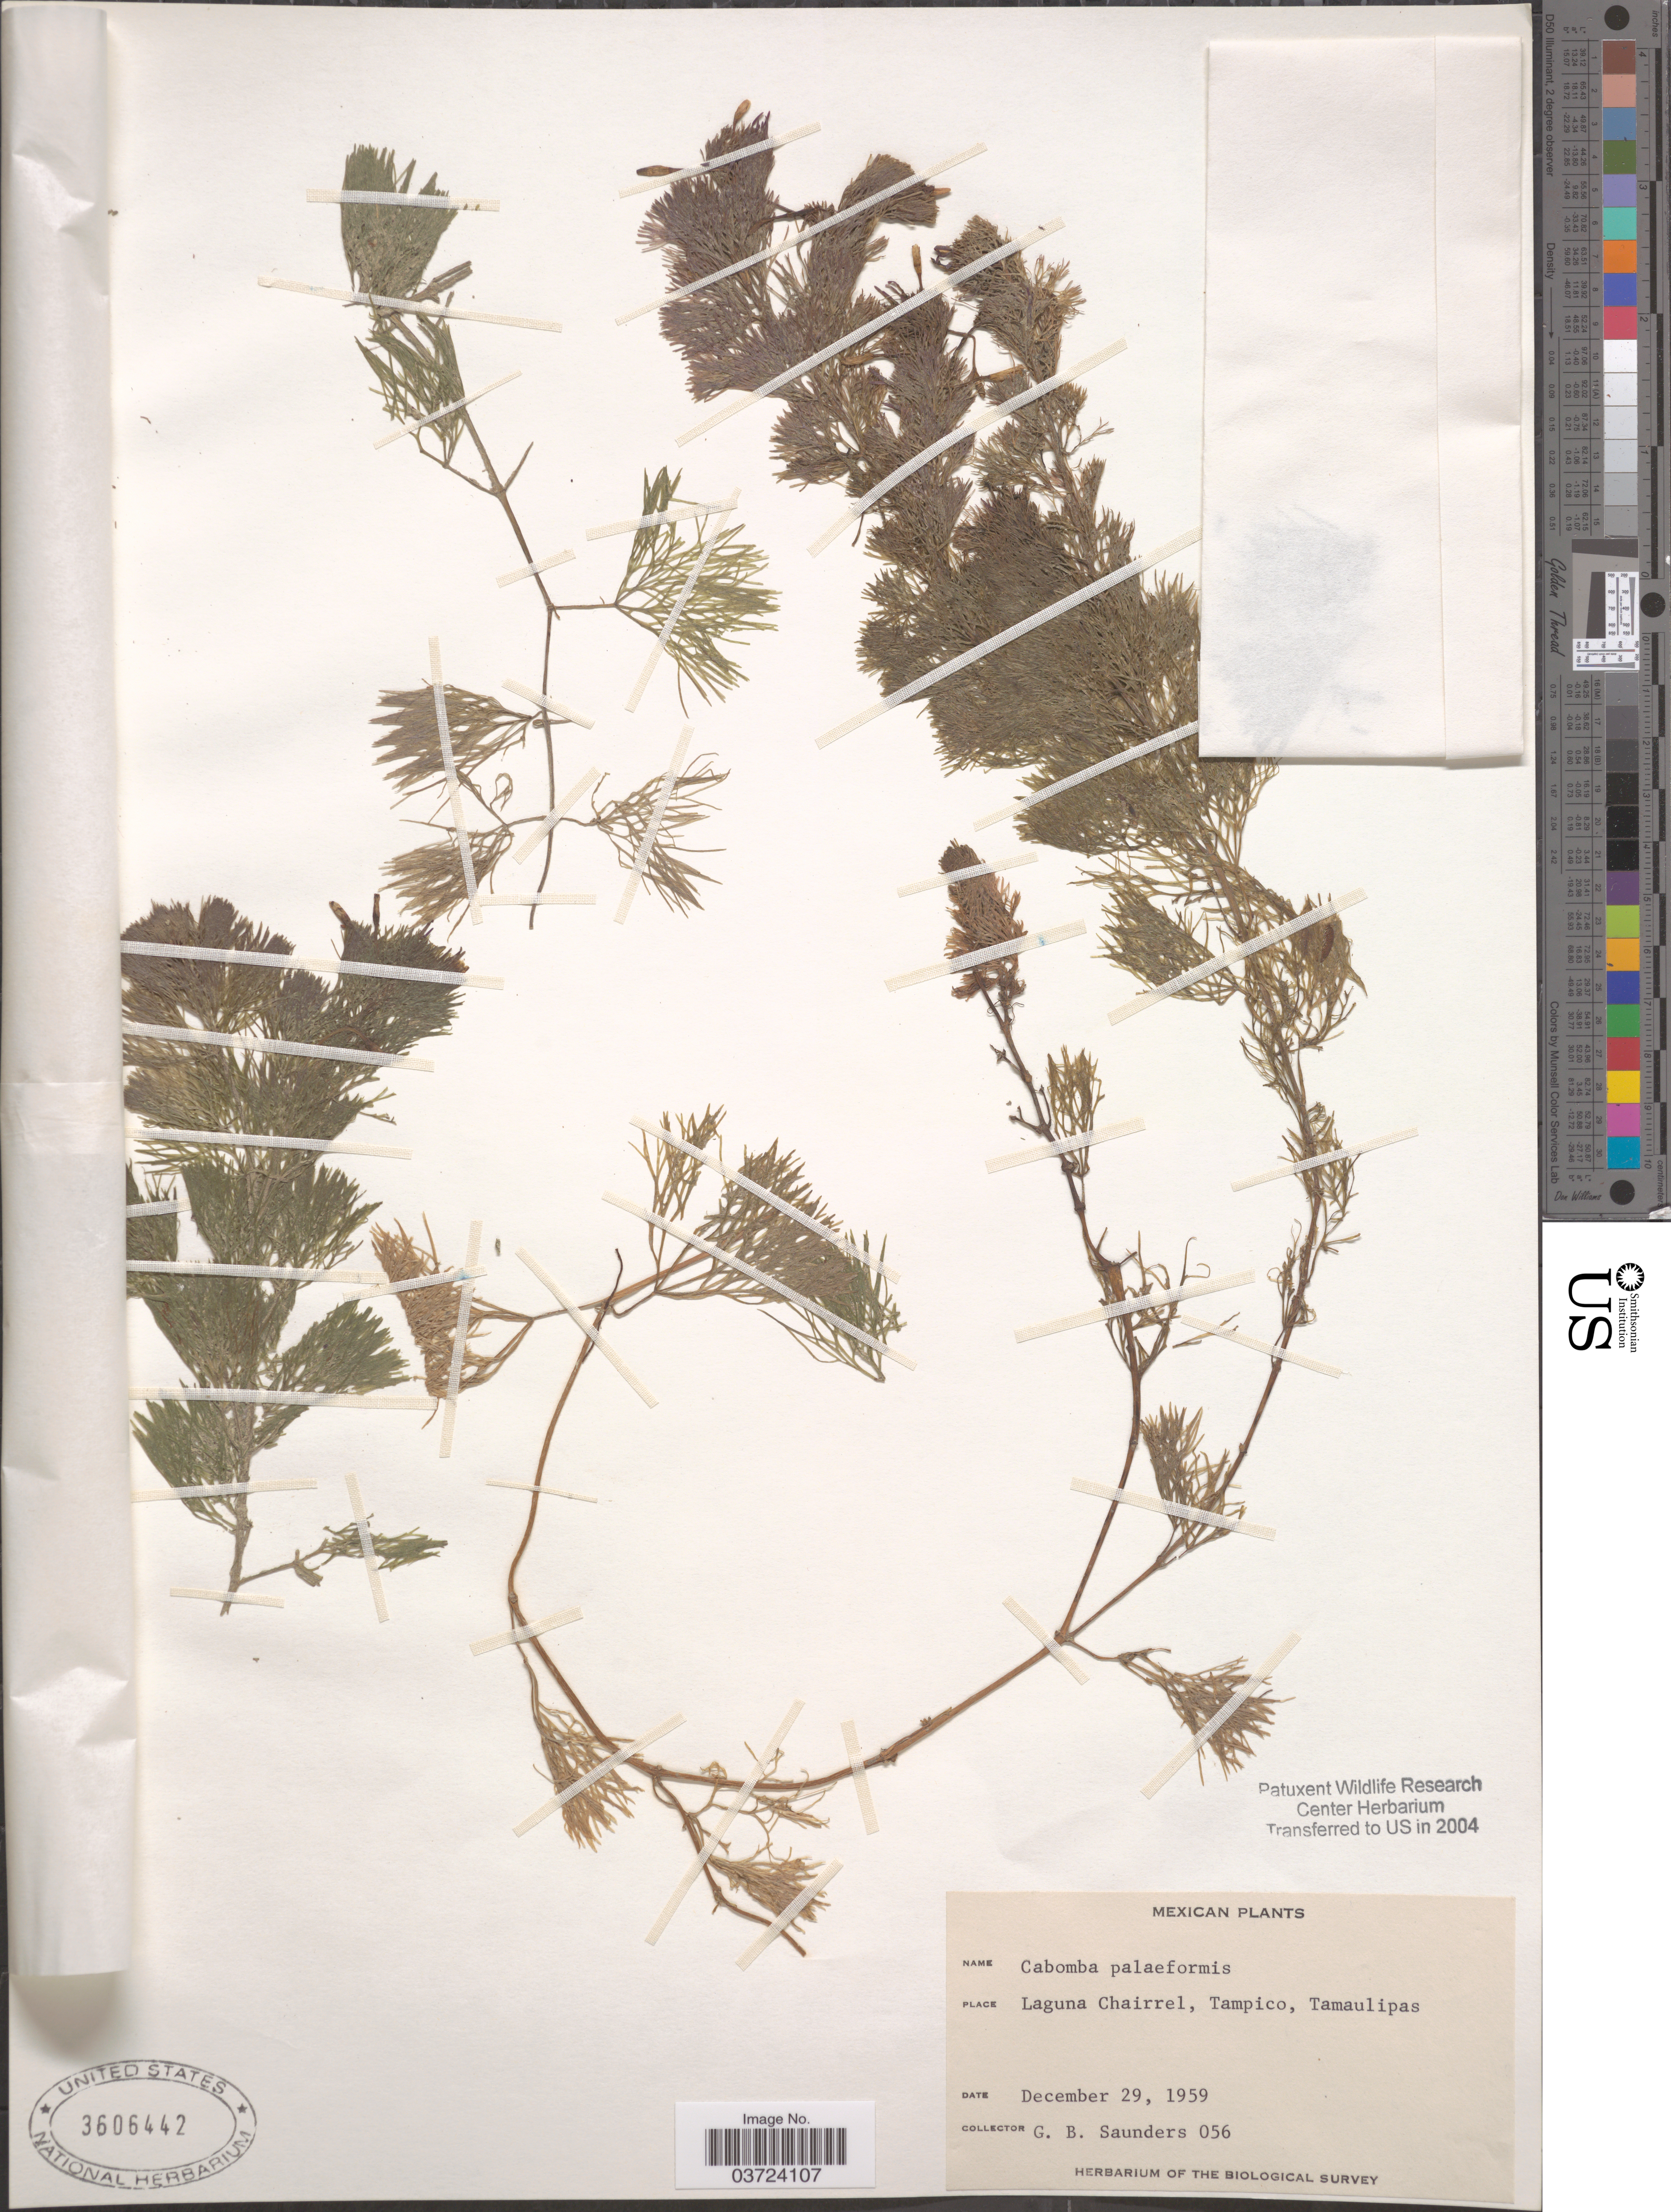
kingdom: Plantae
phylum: Tracheophyta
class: Magnoliopsida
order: Nymphaeales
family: Cabombaceae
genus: Cabomba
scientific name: Cabomba palaeformis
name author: Fassett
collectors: G. B. Saunders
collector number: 056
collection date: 1959-12-29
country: Mexico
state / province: Tamaulipas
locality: Laguna Chairrel, Tampico.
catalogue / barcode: US 3606442